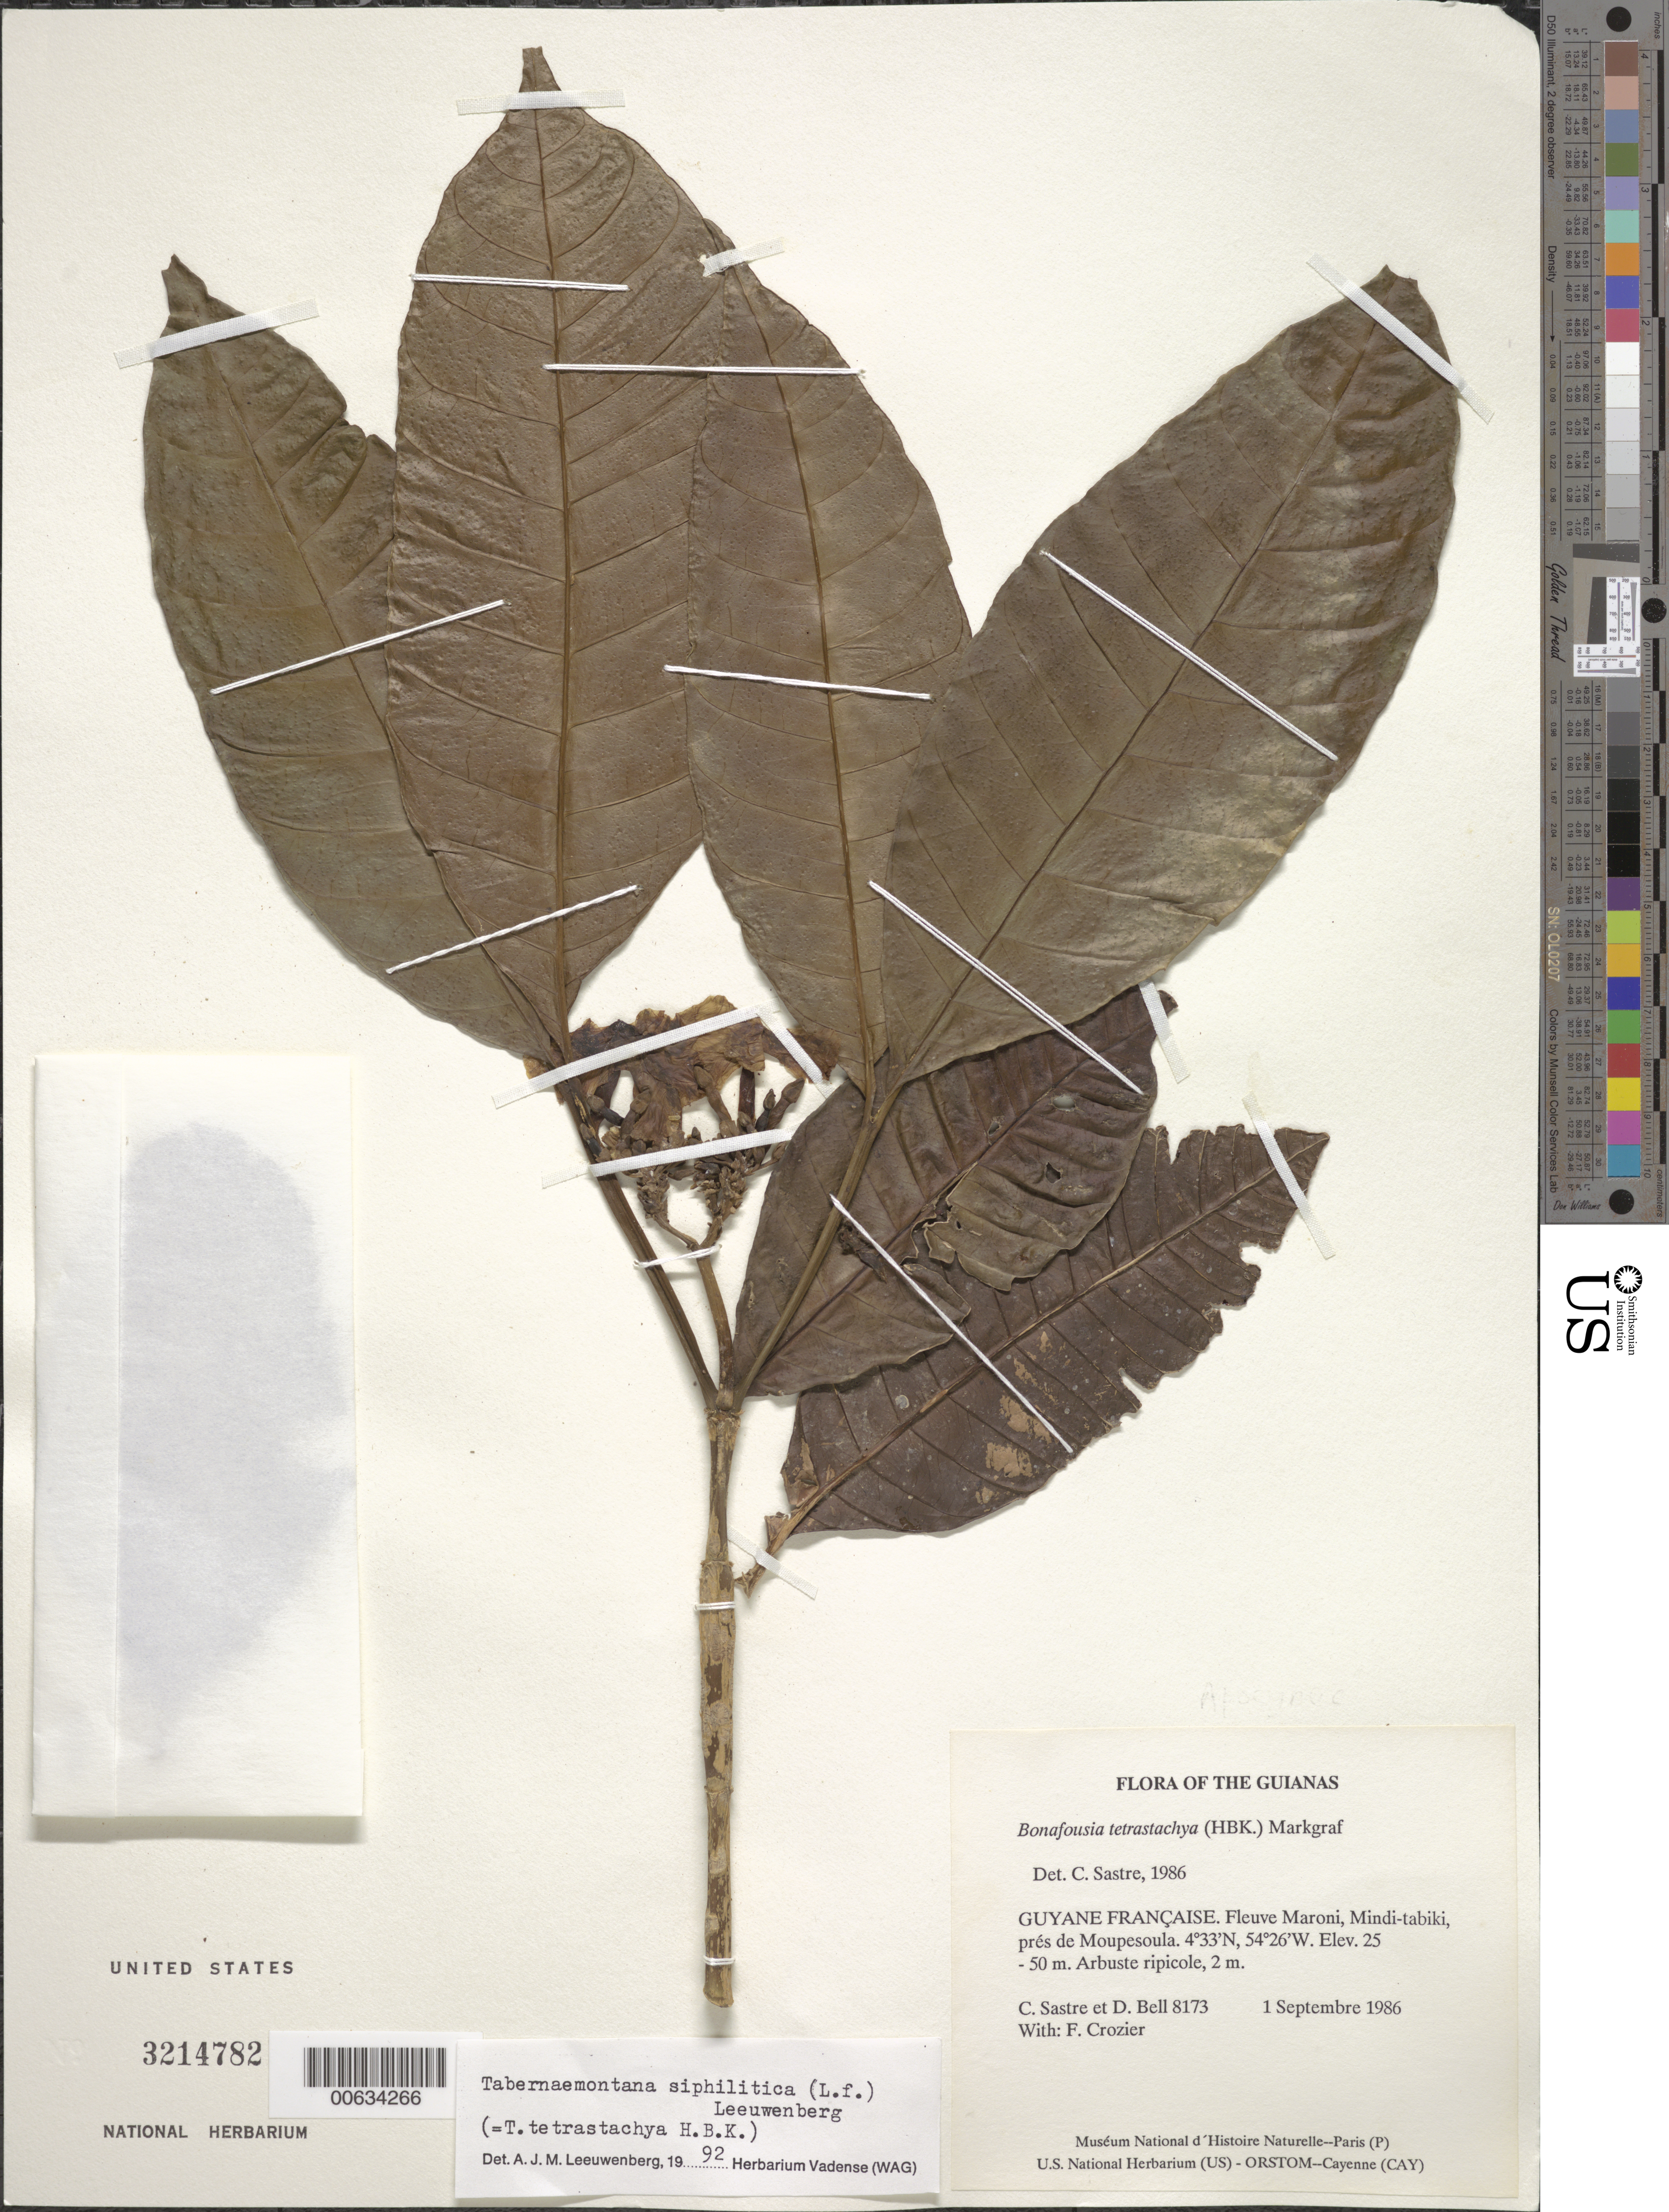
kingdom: Plantae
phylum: Tracheophyta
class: Magnoliopsida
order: Gentianales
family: Apocynaceae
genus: Tabernaemontana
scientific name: Tabernaemontana siphilitica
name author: (L. f.) Leeuwenb.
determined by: Leeuwenberg, A. J. M.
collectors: C. H. L. Sastre, D. A. Bell & F. Crozier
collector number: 8173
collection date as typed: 1 September 1986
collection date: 1986-09-01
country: French Guiana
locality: Fleuve Maroni, Mindi-tabiki, prés de Moupesoula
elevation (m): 25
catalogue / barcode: US 3214782